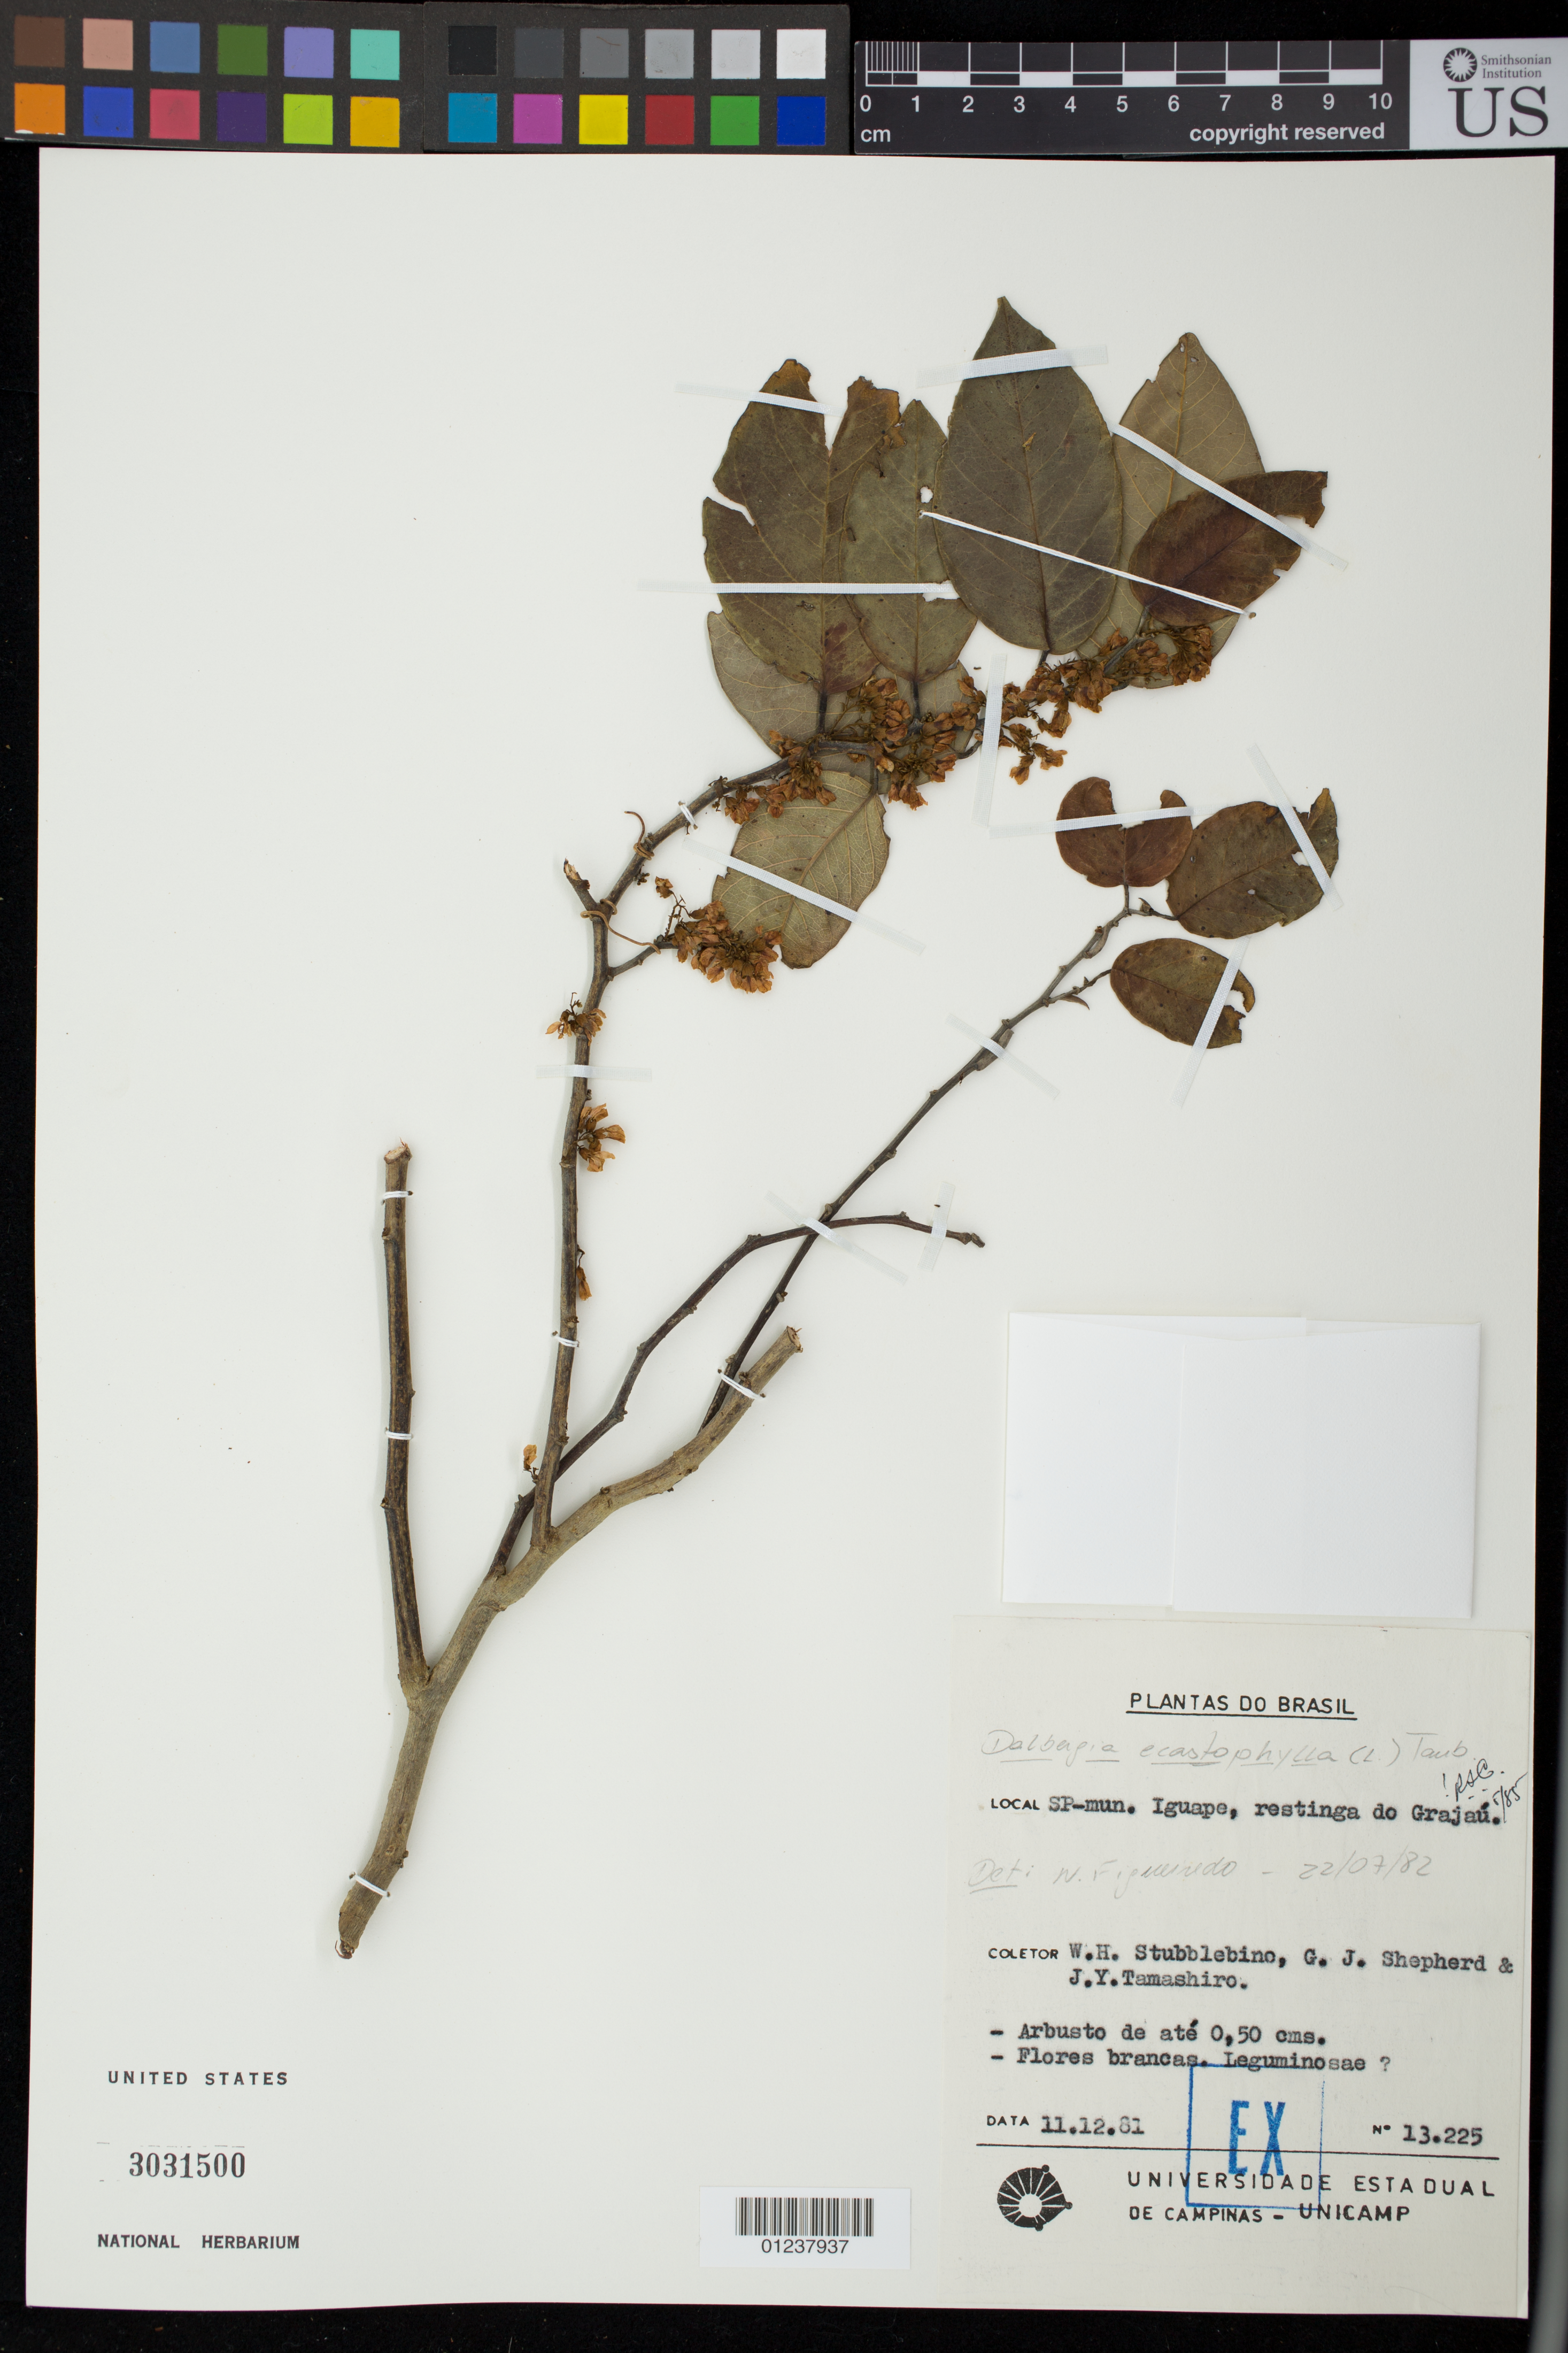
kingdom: Plantae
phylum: Tracheophyta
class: Magnoliopsida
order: Fabales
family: Fabaceae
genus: Dalbergia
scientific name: Dalbergia ecastaphyllum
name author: (L.) Taub.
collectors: W. Stubblebine, G. J. Shepherd & J. Tamashiro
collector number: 13225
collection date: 1981-12-11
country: Brazil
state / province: Sao Paulo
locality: Mun. Iguape, restinga do Grajau.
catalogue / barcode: US 3031500